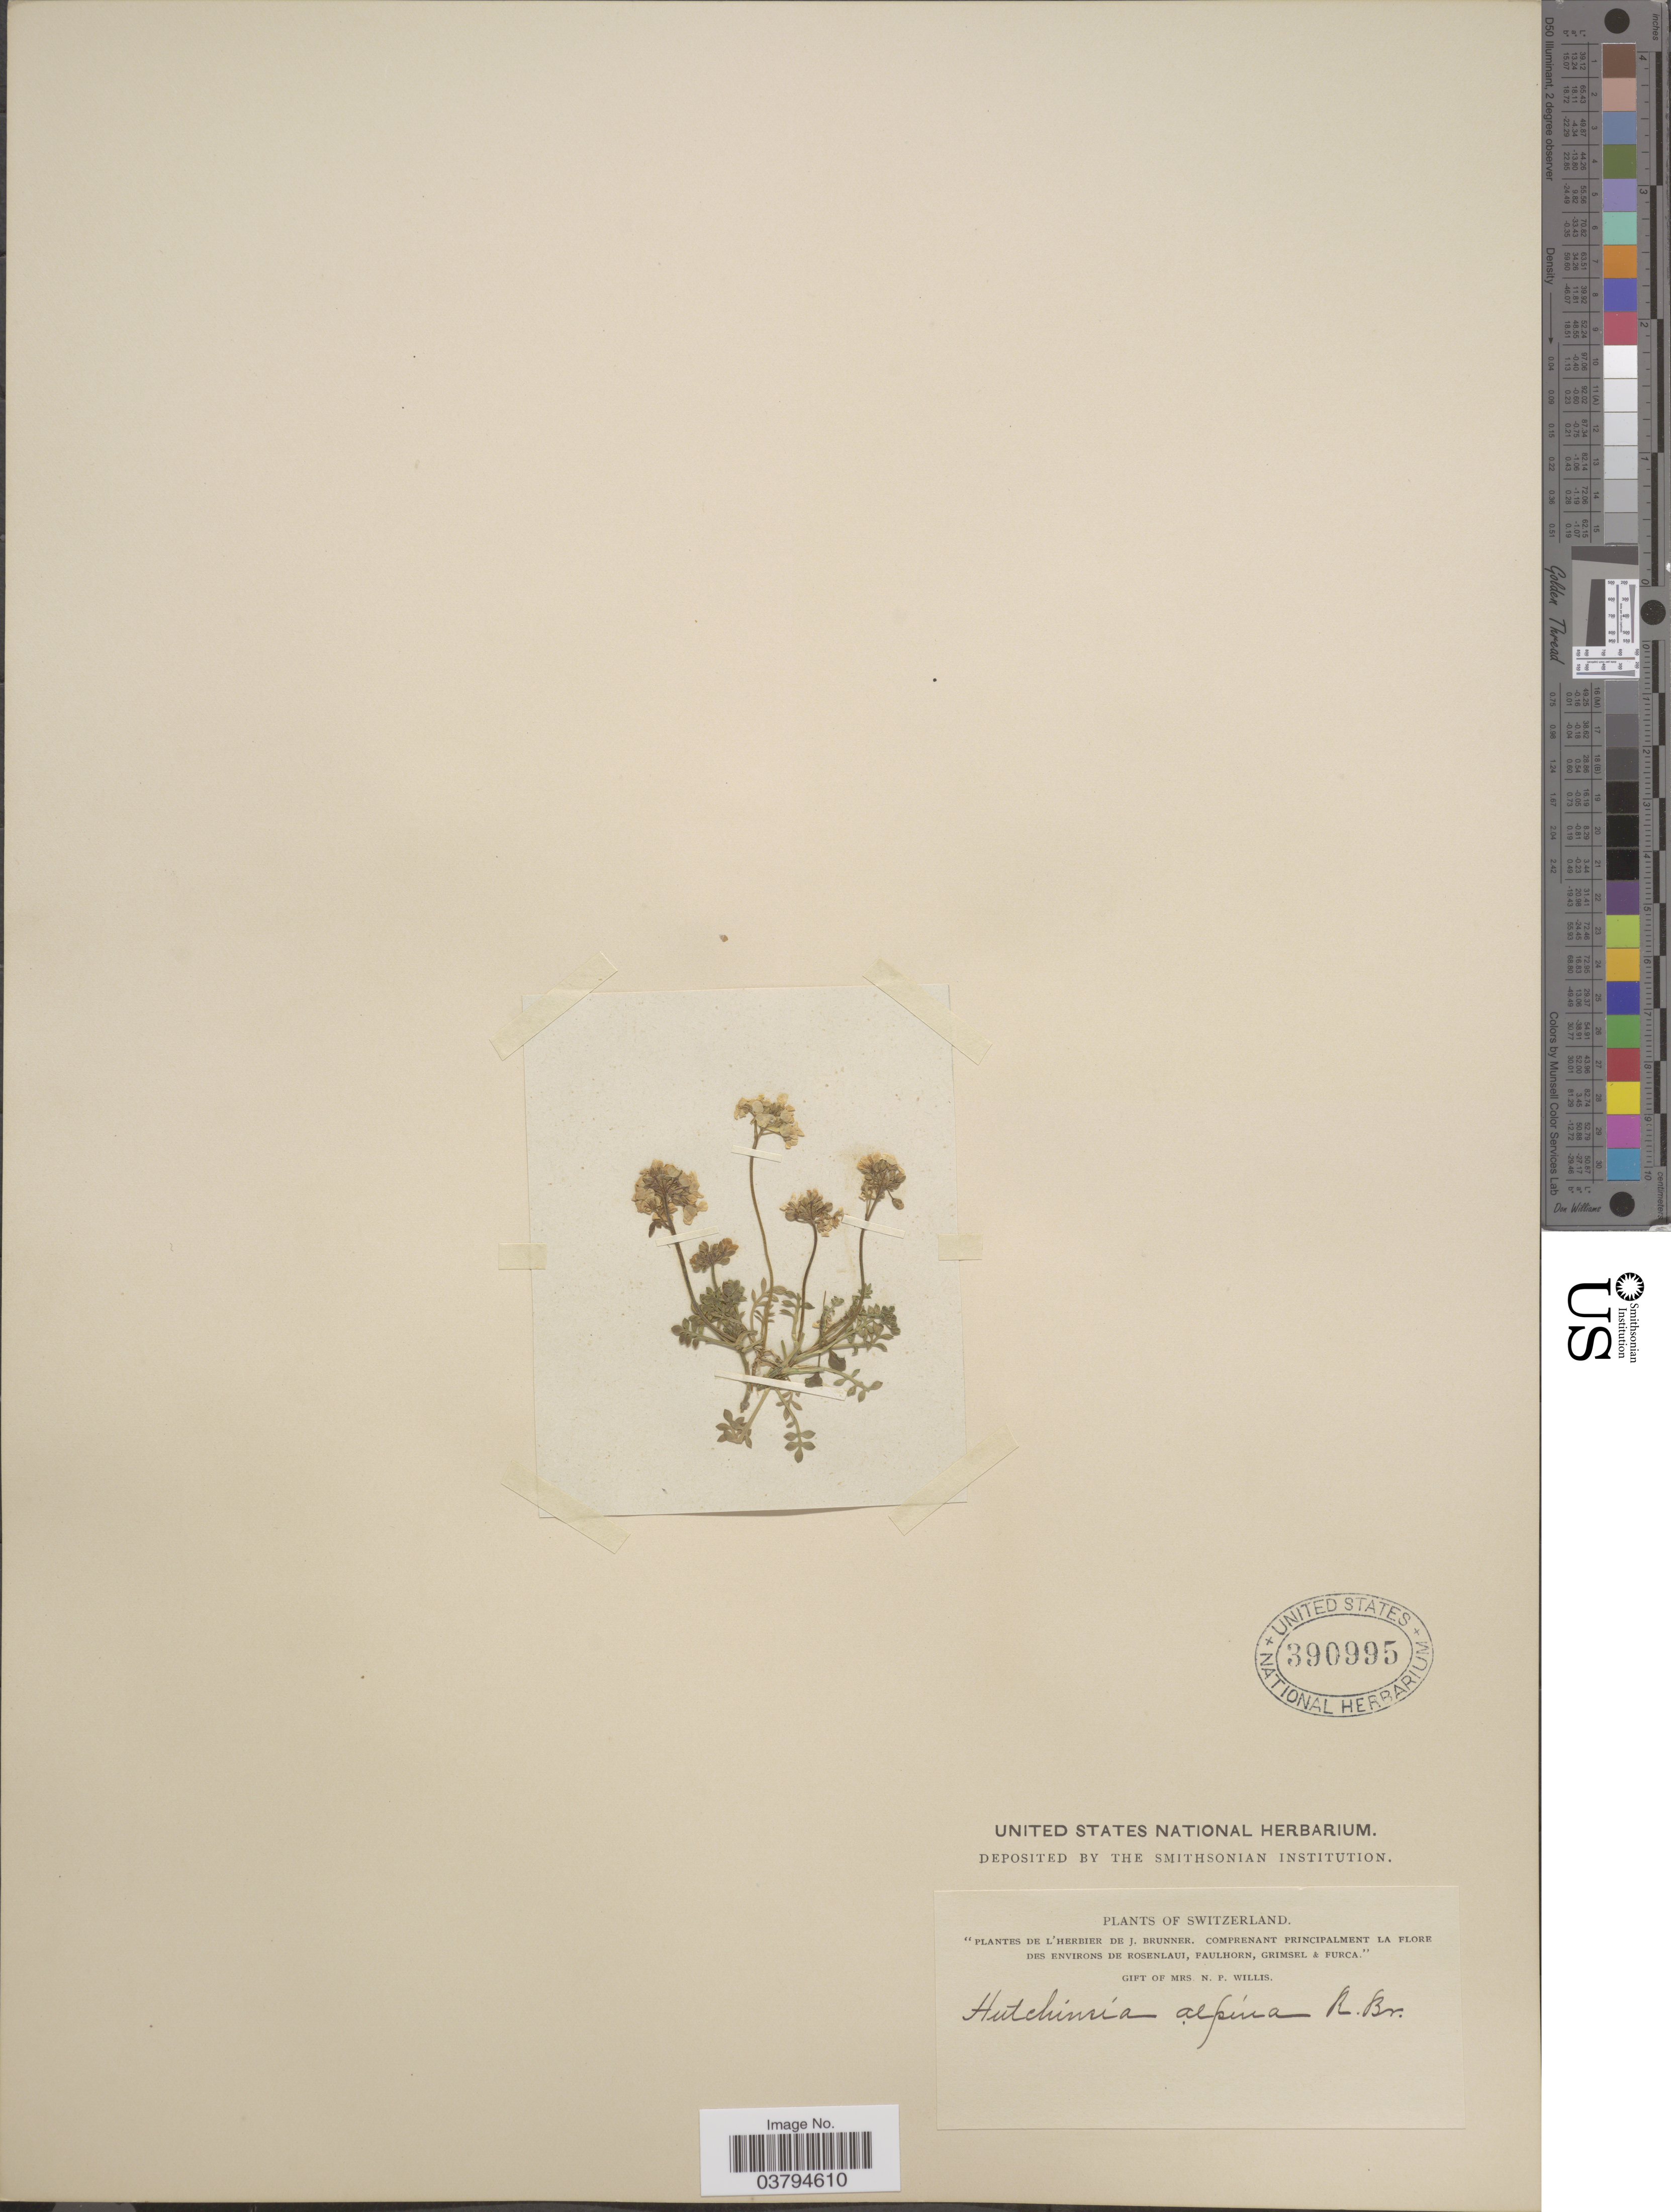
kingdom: Plantae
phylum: Tracheophyta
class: Magnoliopsida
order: Brassicales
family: Brassicaceae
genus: Hutchinsia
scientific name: Hutchinsia alpina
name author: W.T. Aiton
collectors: ex herb. J. Brunner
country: Switzerland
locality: Des environs de Rosenlaui, Faulhorn, Grimsel & Furca.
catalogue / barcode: US 390995